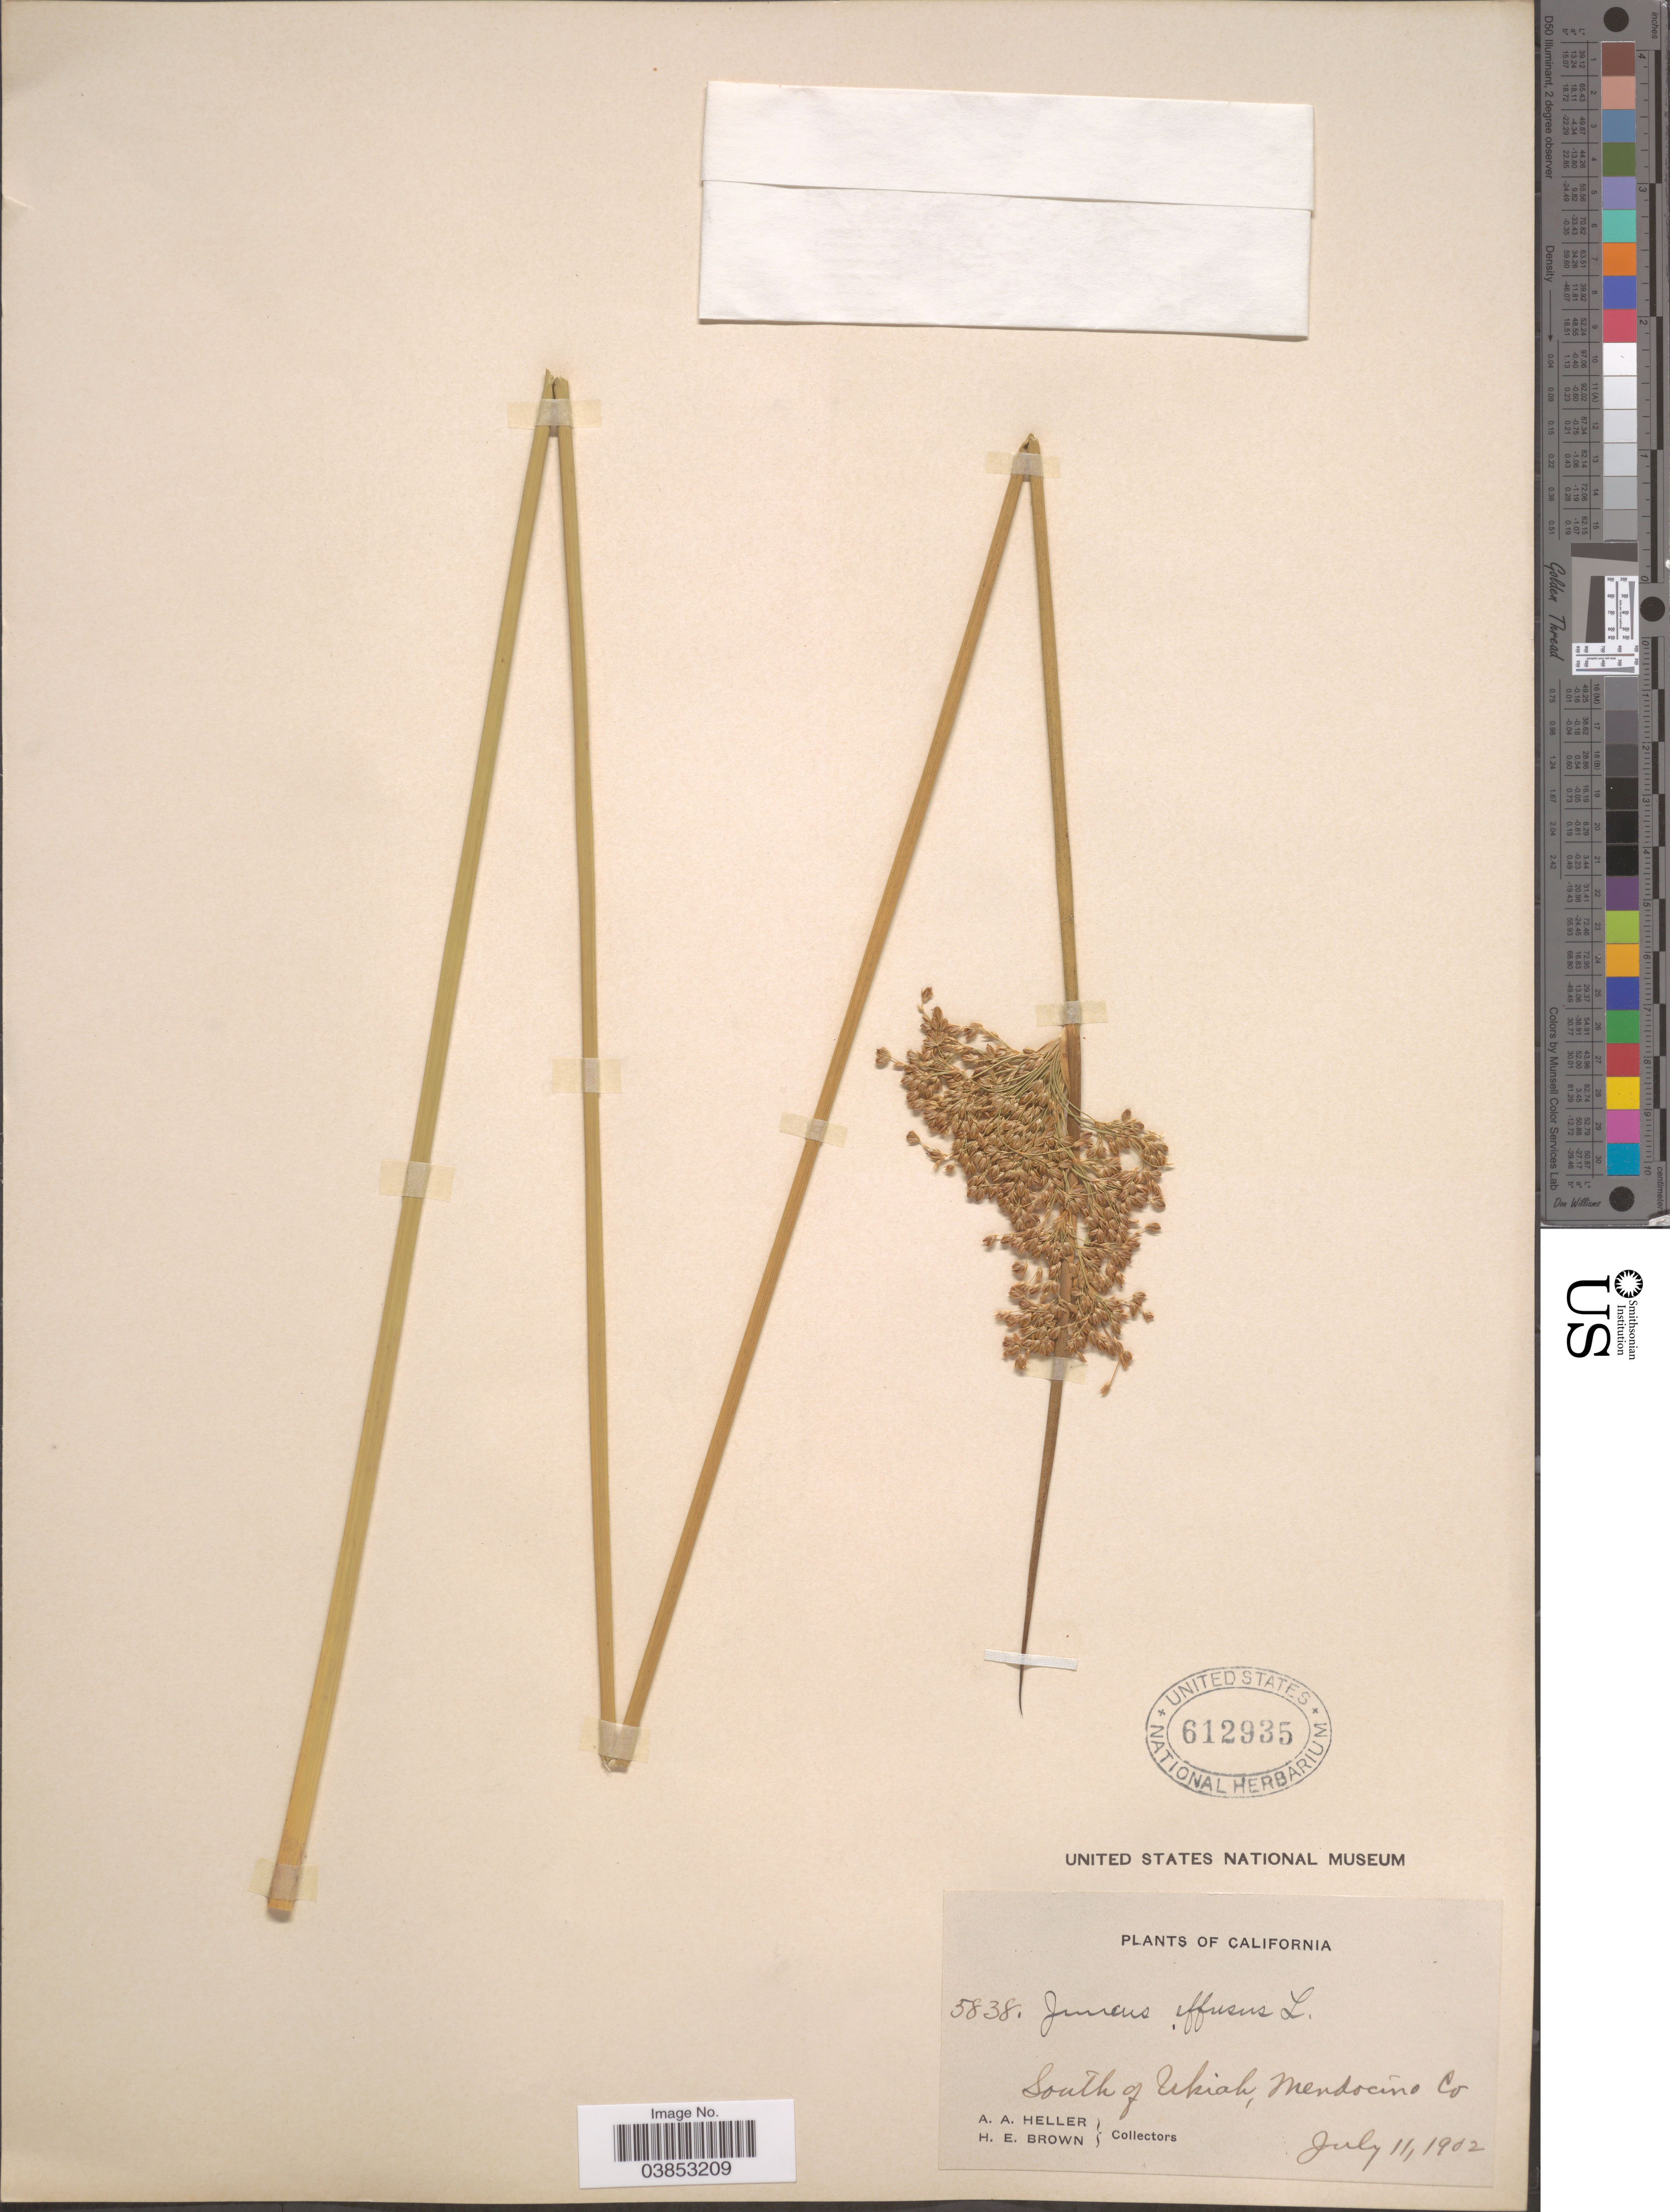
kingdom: Plantae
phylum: Tracheophyta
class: Liliopsida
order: Poales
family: Juncaceae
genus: Juncus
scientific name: Juncus effusus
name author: L.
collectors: A. A. Heller & H. E. Brown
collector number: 5838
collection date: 1902-07-11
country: United States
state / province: California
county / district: Mendocino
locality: South of Ukiah, Mendocino Co.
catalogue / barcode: US 612935